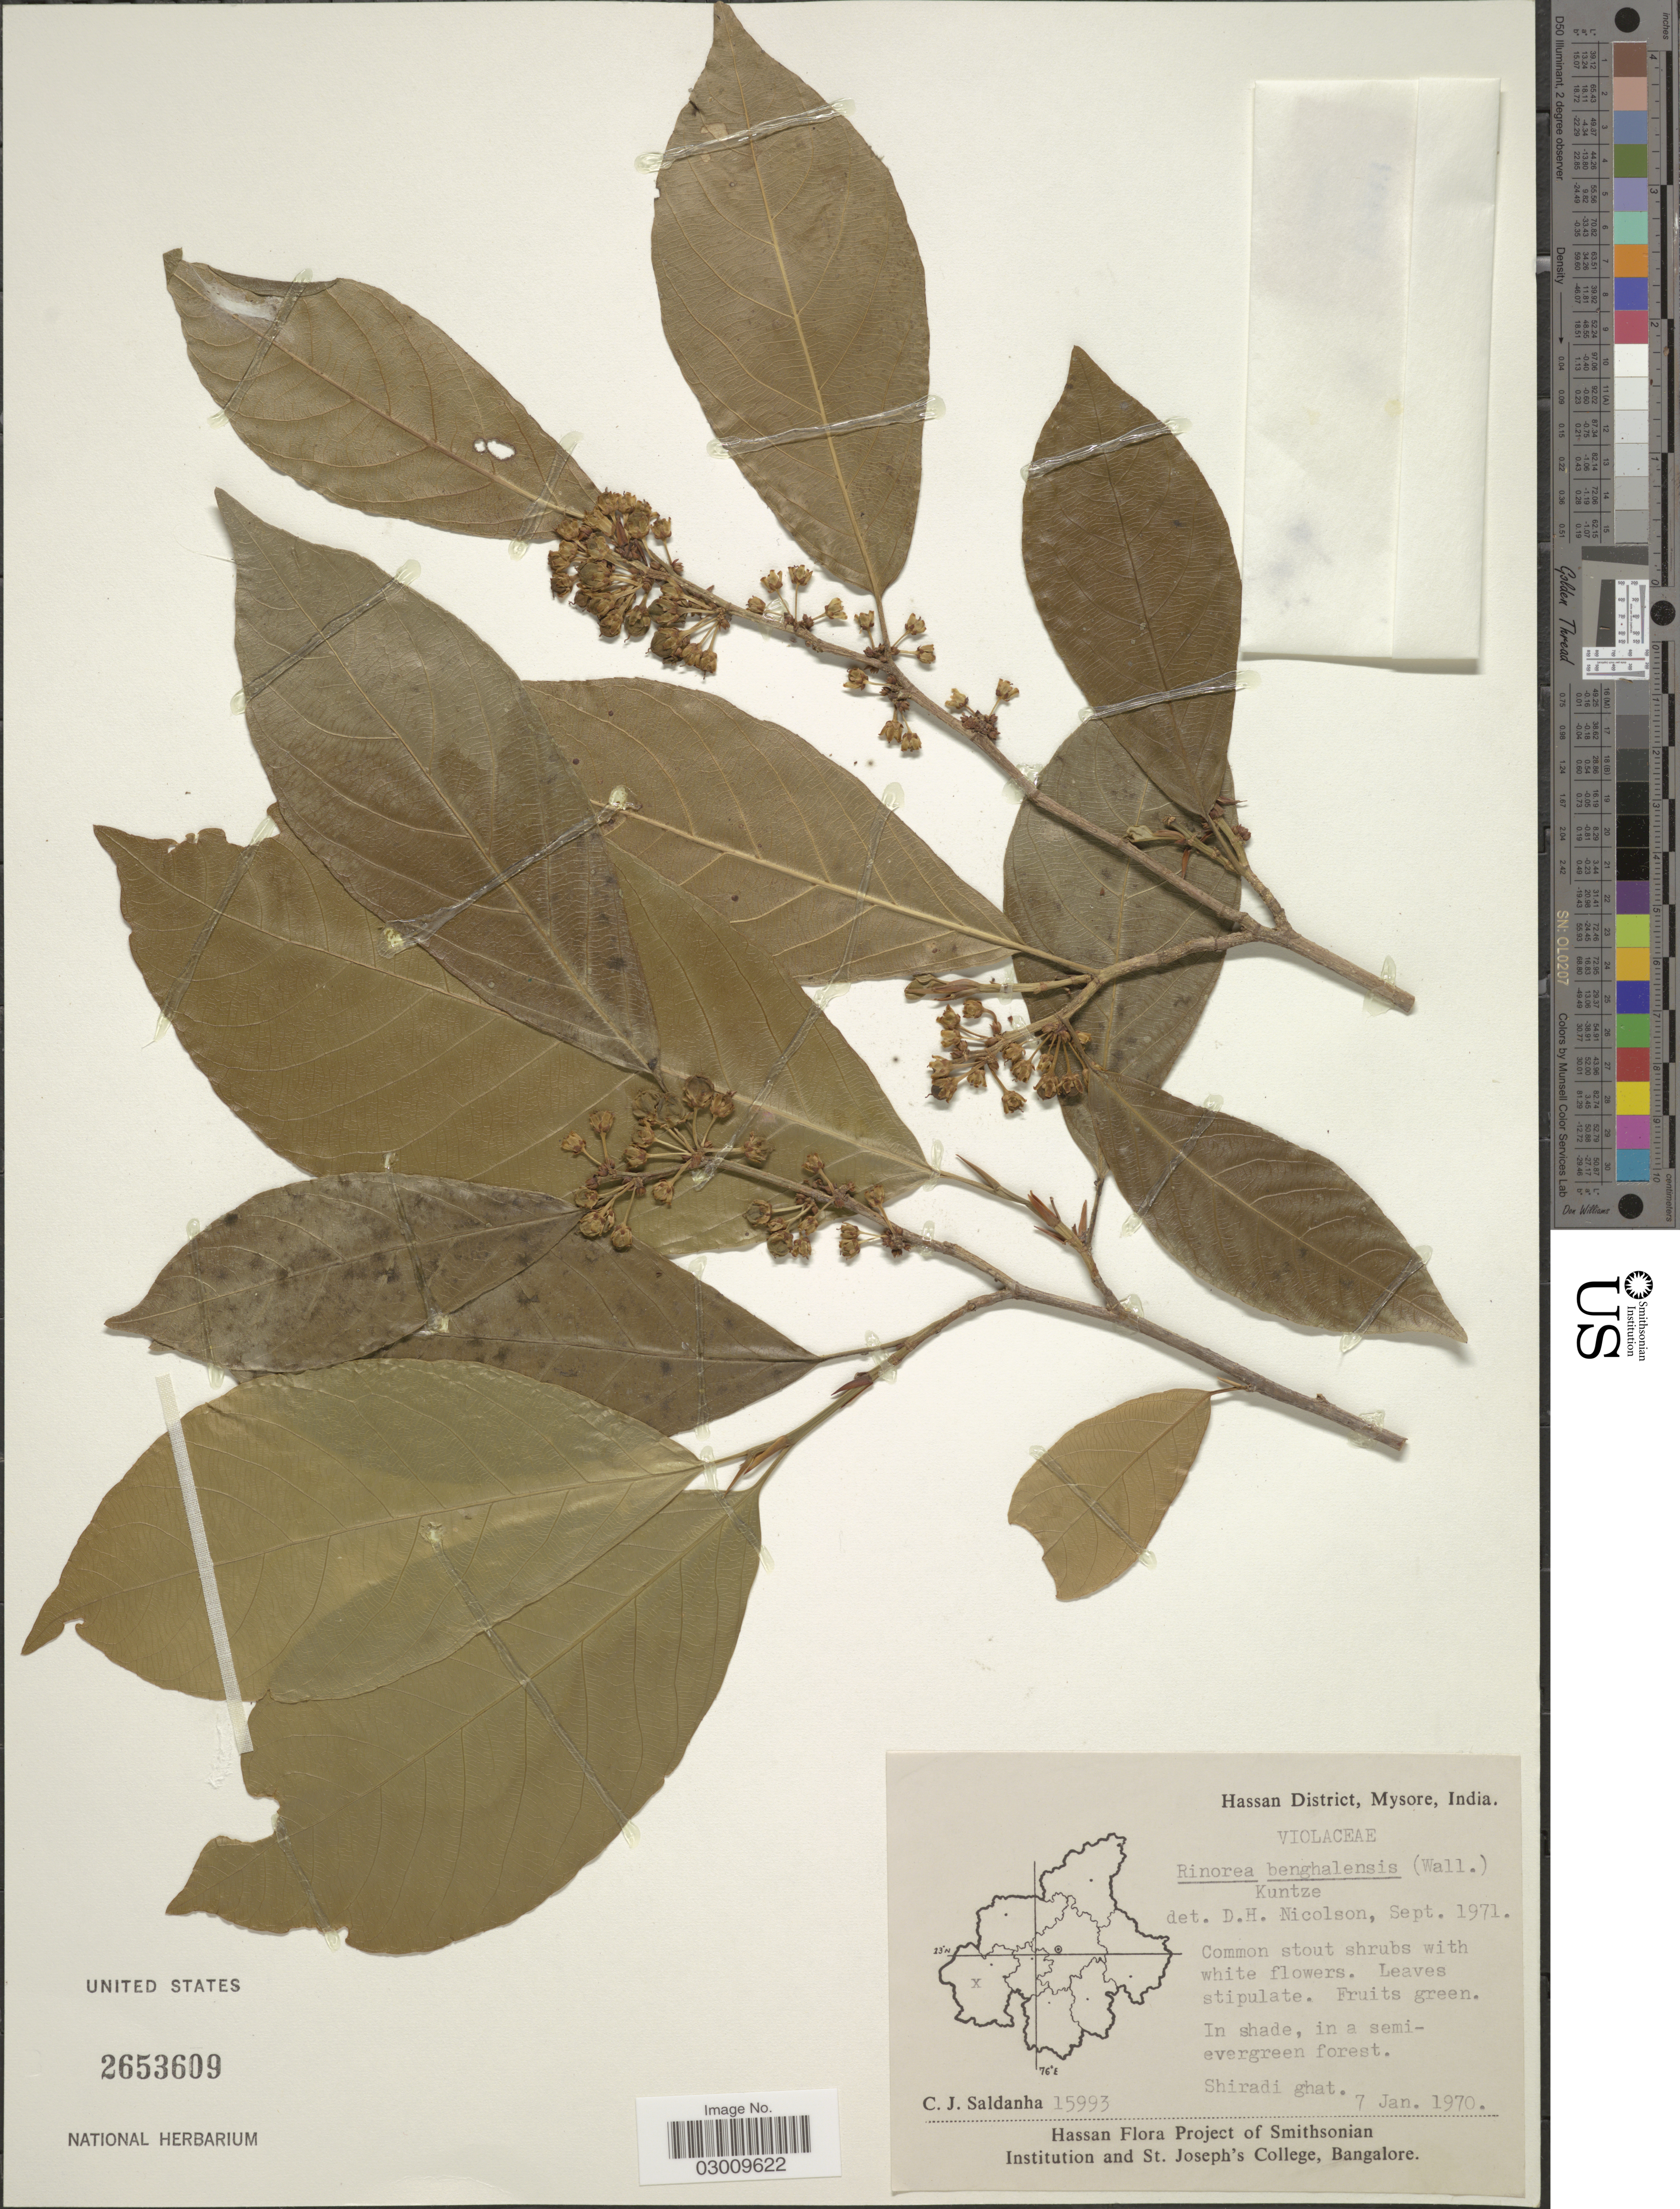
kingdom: Plantae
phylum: Tracheophyta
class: Magnoliopsida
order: Malpighiales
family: Violaceae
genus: Rinorea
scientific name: Rinorea bengalensis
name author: (Wall.) Kuntze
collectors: C. J. Saldanha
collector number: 15993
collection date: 1970-01-07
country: India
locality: Hassan District, Mysore. Shiradi ghat.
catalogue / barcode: US 2653609